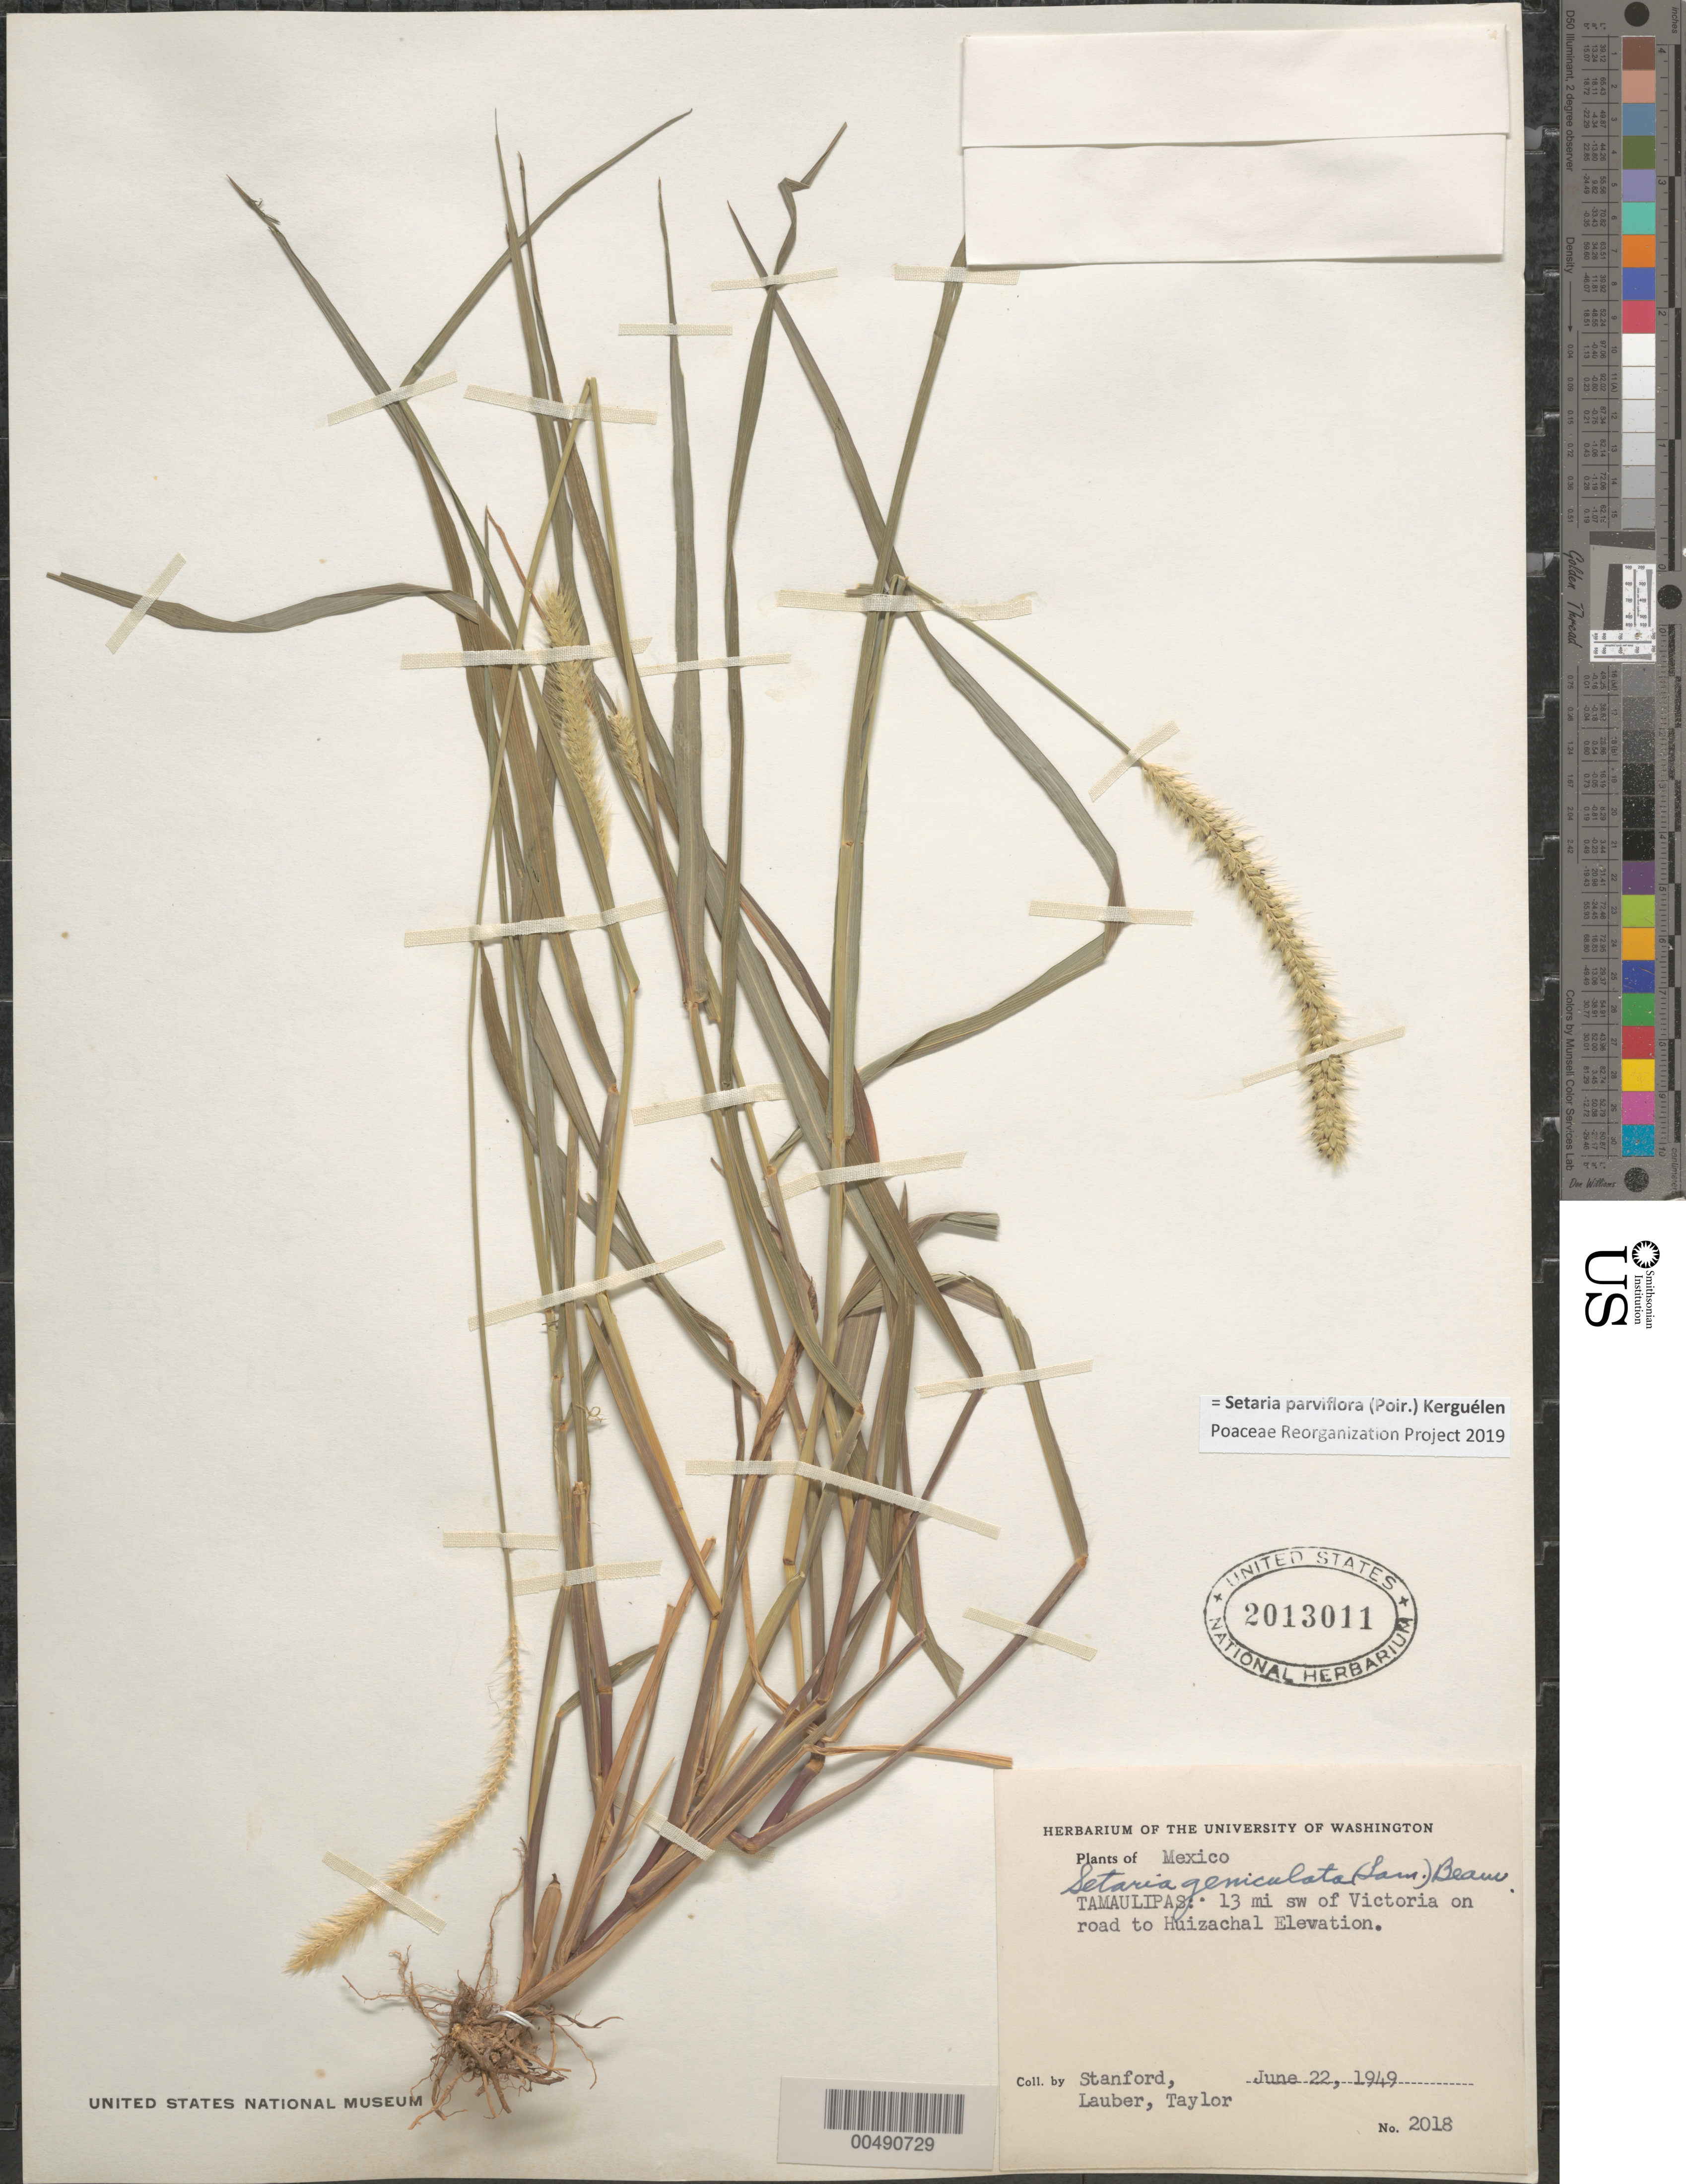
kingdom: Plantae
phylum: Tracheophyta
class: Liliopsida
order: Poales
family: Poaceae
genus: Setaria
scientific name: Setaria parviflora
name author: (Poir.) Kerguélen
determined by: Poaceae Reorganization Project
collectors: -. Stanford, -. Lauber & -- Taylor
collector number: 2018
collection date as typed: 22 Jun 1949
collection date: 1949-06-22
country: Mexico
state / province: Tamaulipas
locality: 13 mi SW of Victoria on road to Huizachal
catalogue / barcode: US 2013011